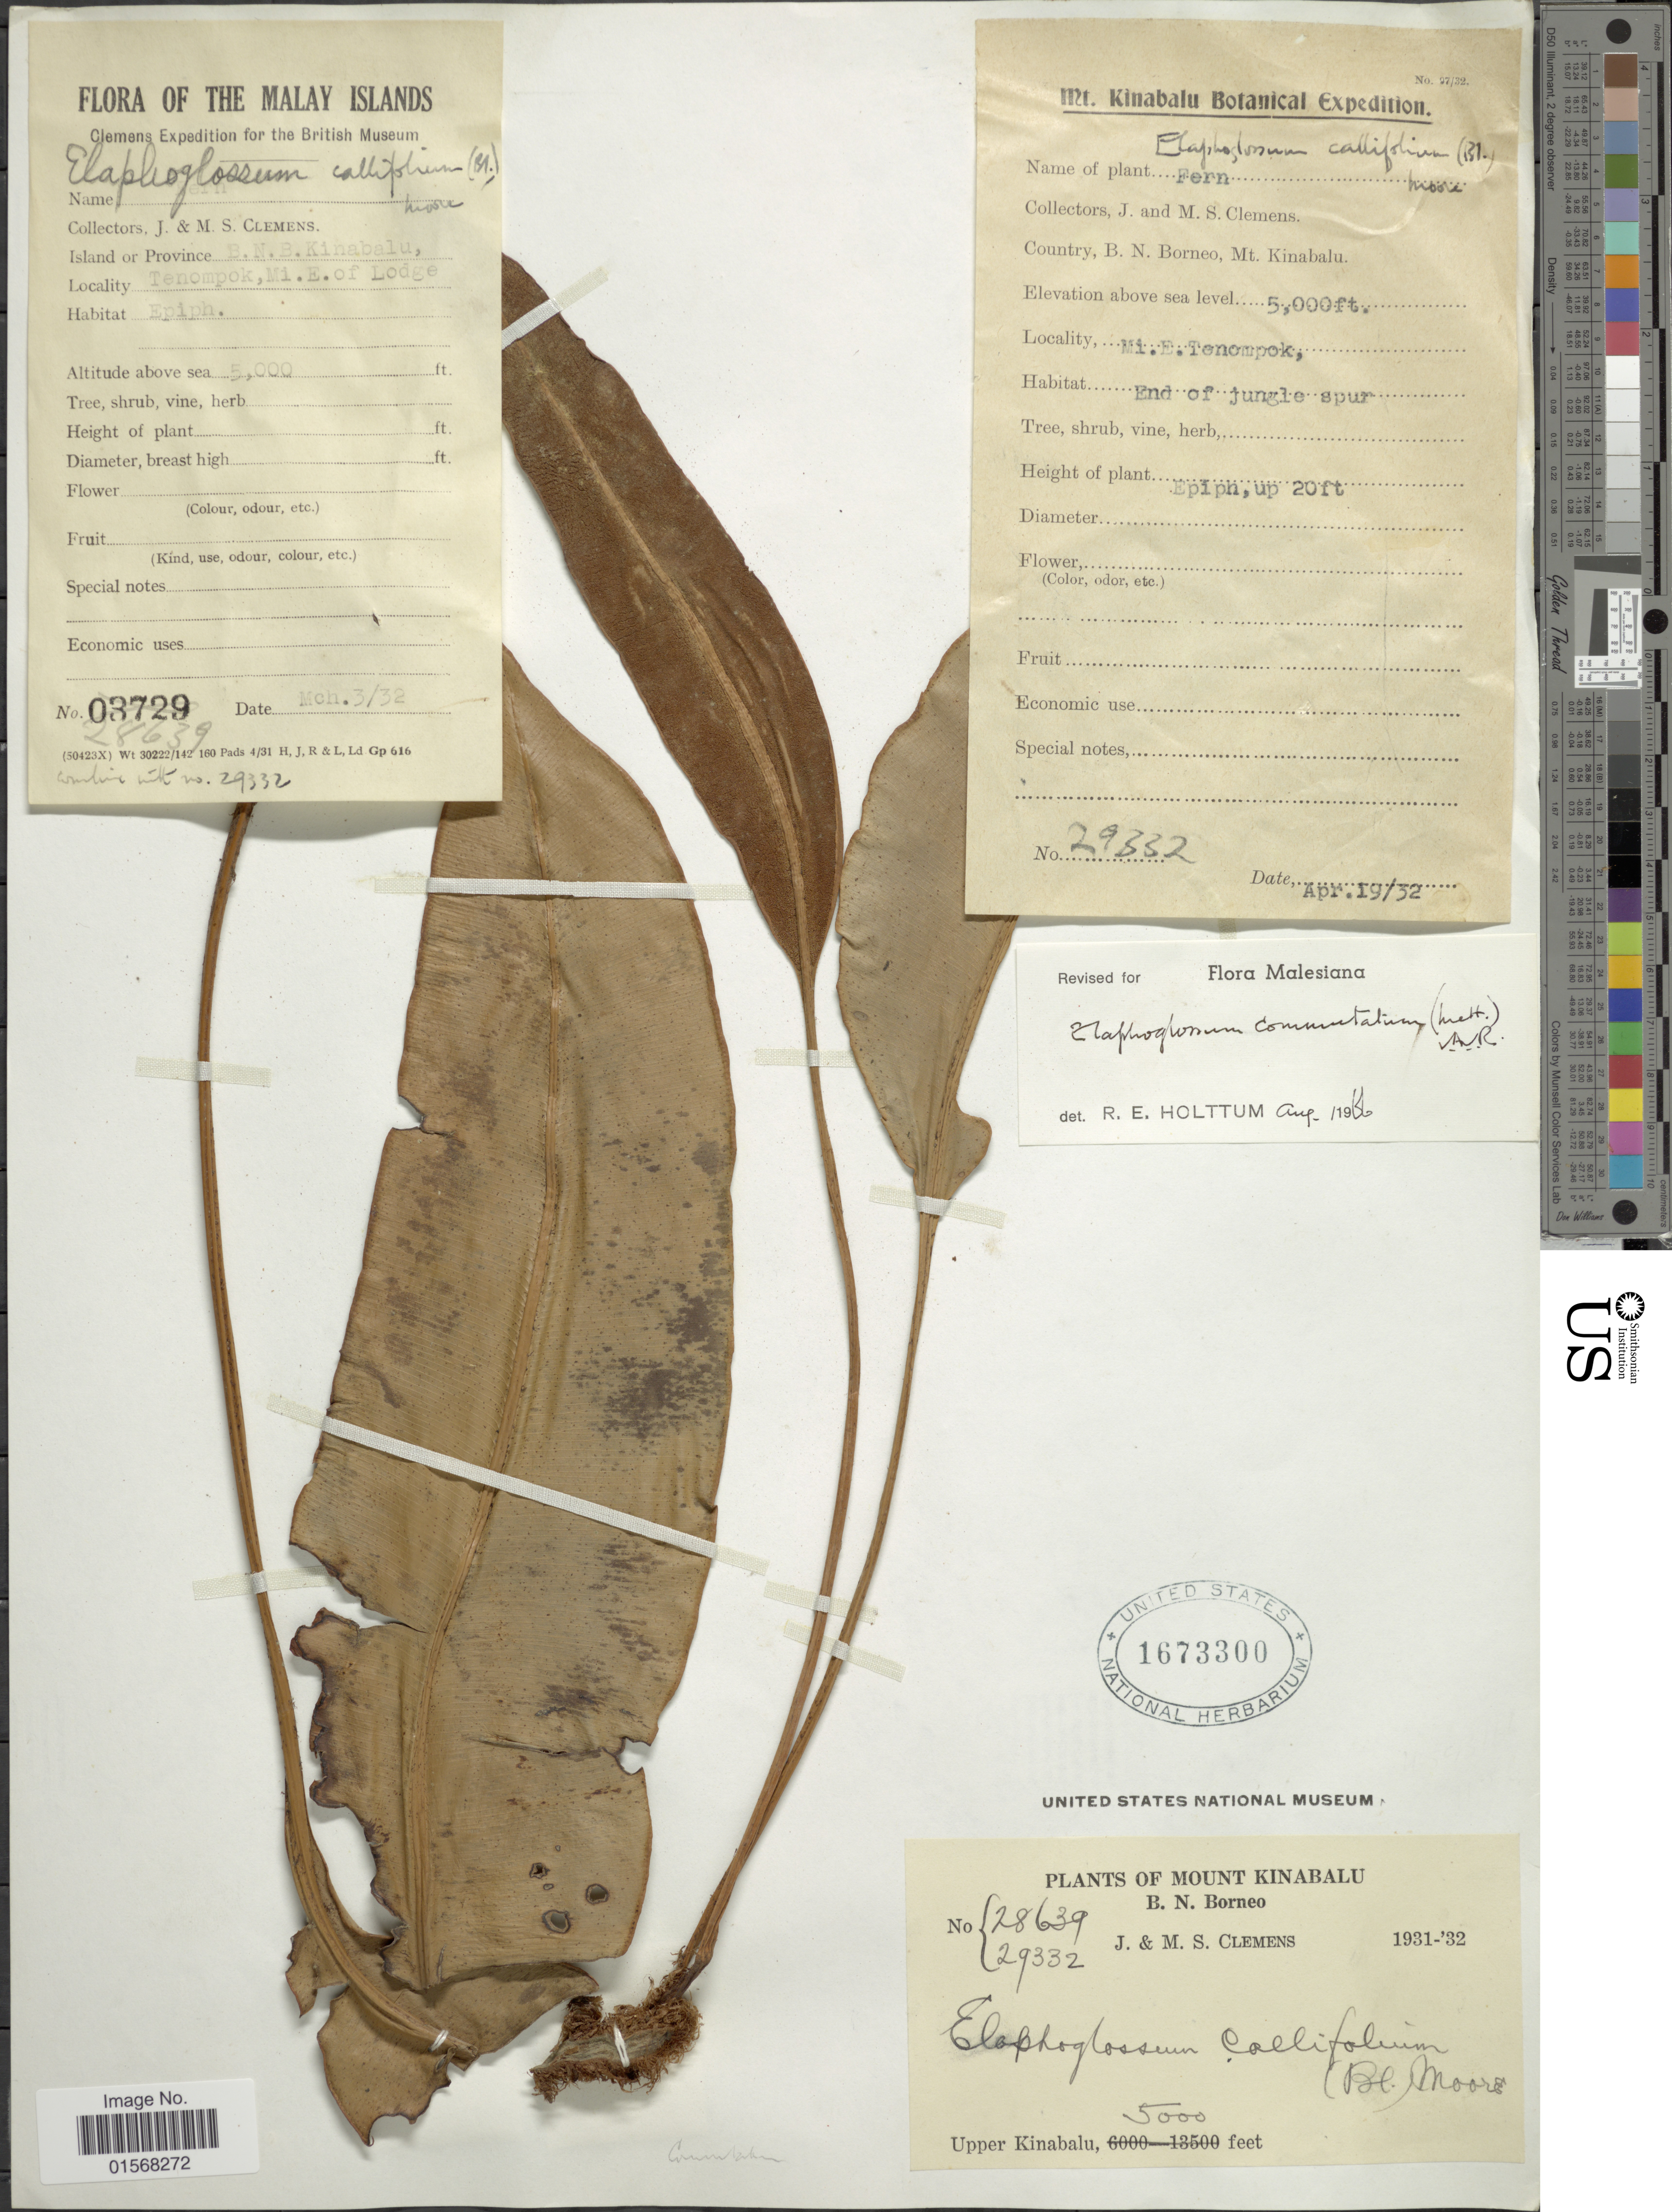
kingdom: Plantae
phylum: Tracheophyta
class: Polypodiopsida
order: Polypodiales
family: Dryopteridaceae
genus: Elaphoglossum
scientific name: Elaphoglossum commutatum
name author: (Mett. ex Kuhn) Alderw.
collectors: J. Clemens & M. S. Clemens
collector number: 28639/29332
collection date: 1932-03-02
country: Malaysia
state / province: Sabah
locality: B. N. B. Kinabalu, Tenompok, Mi. E. of Lodge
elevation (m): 1524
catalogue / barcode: US 1673300